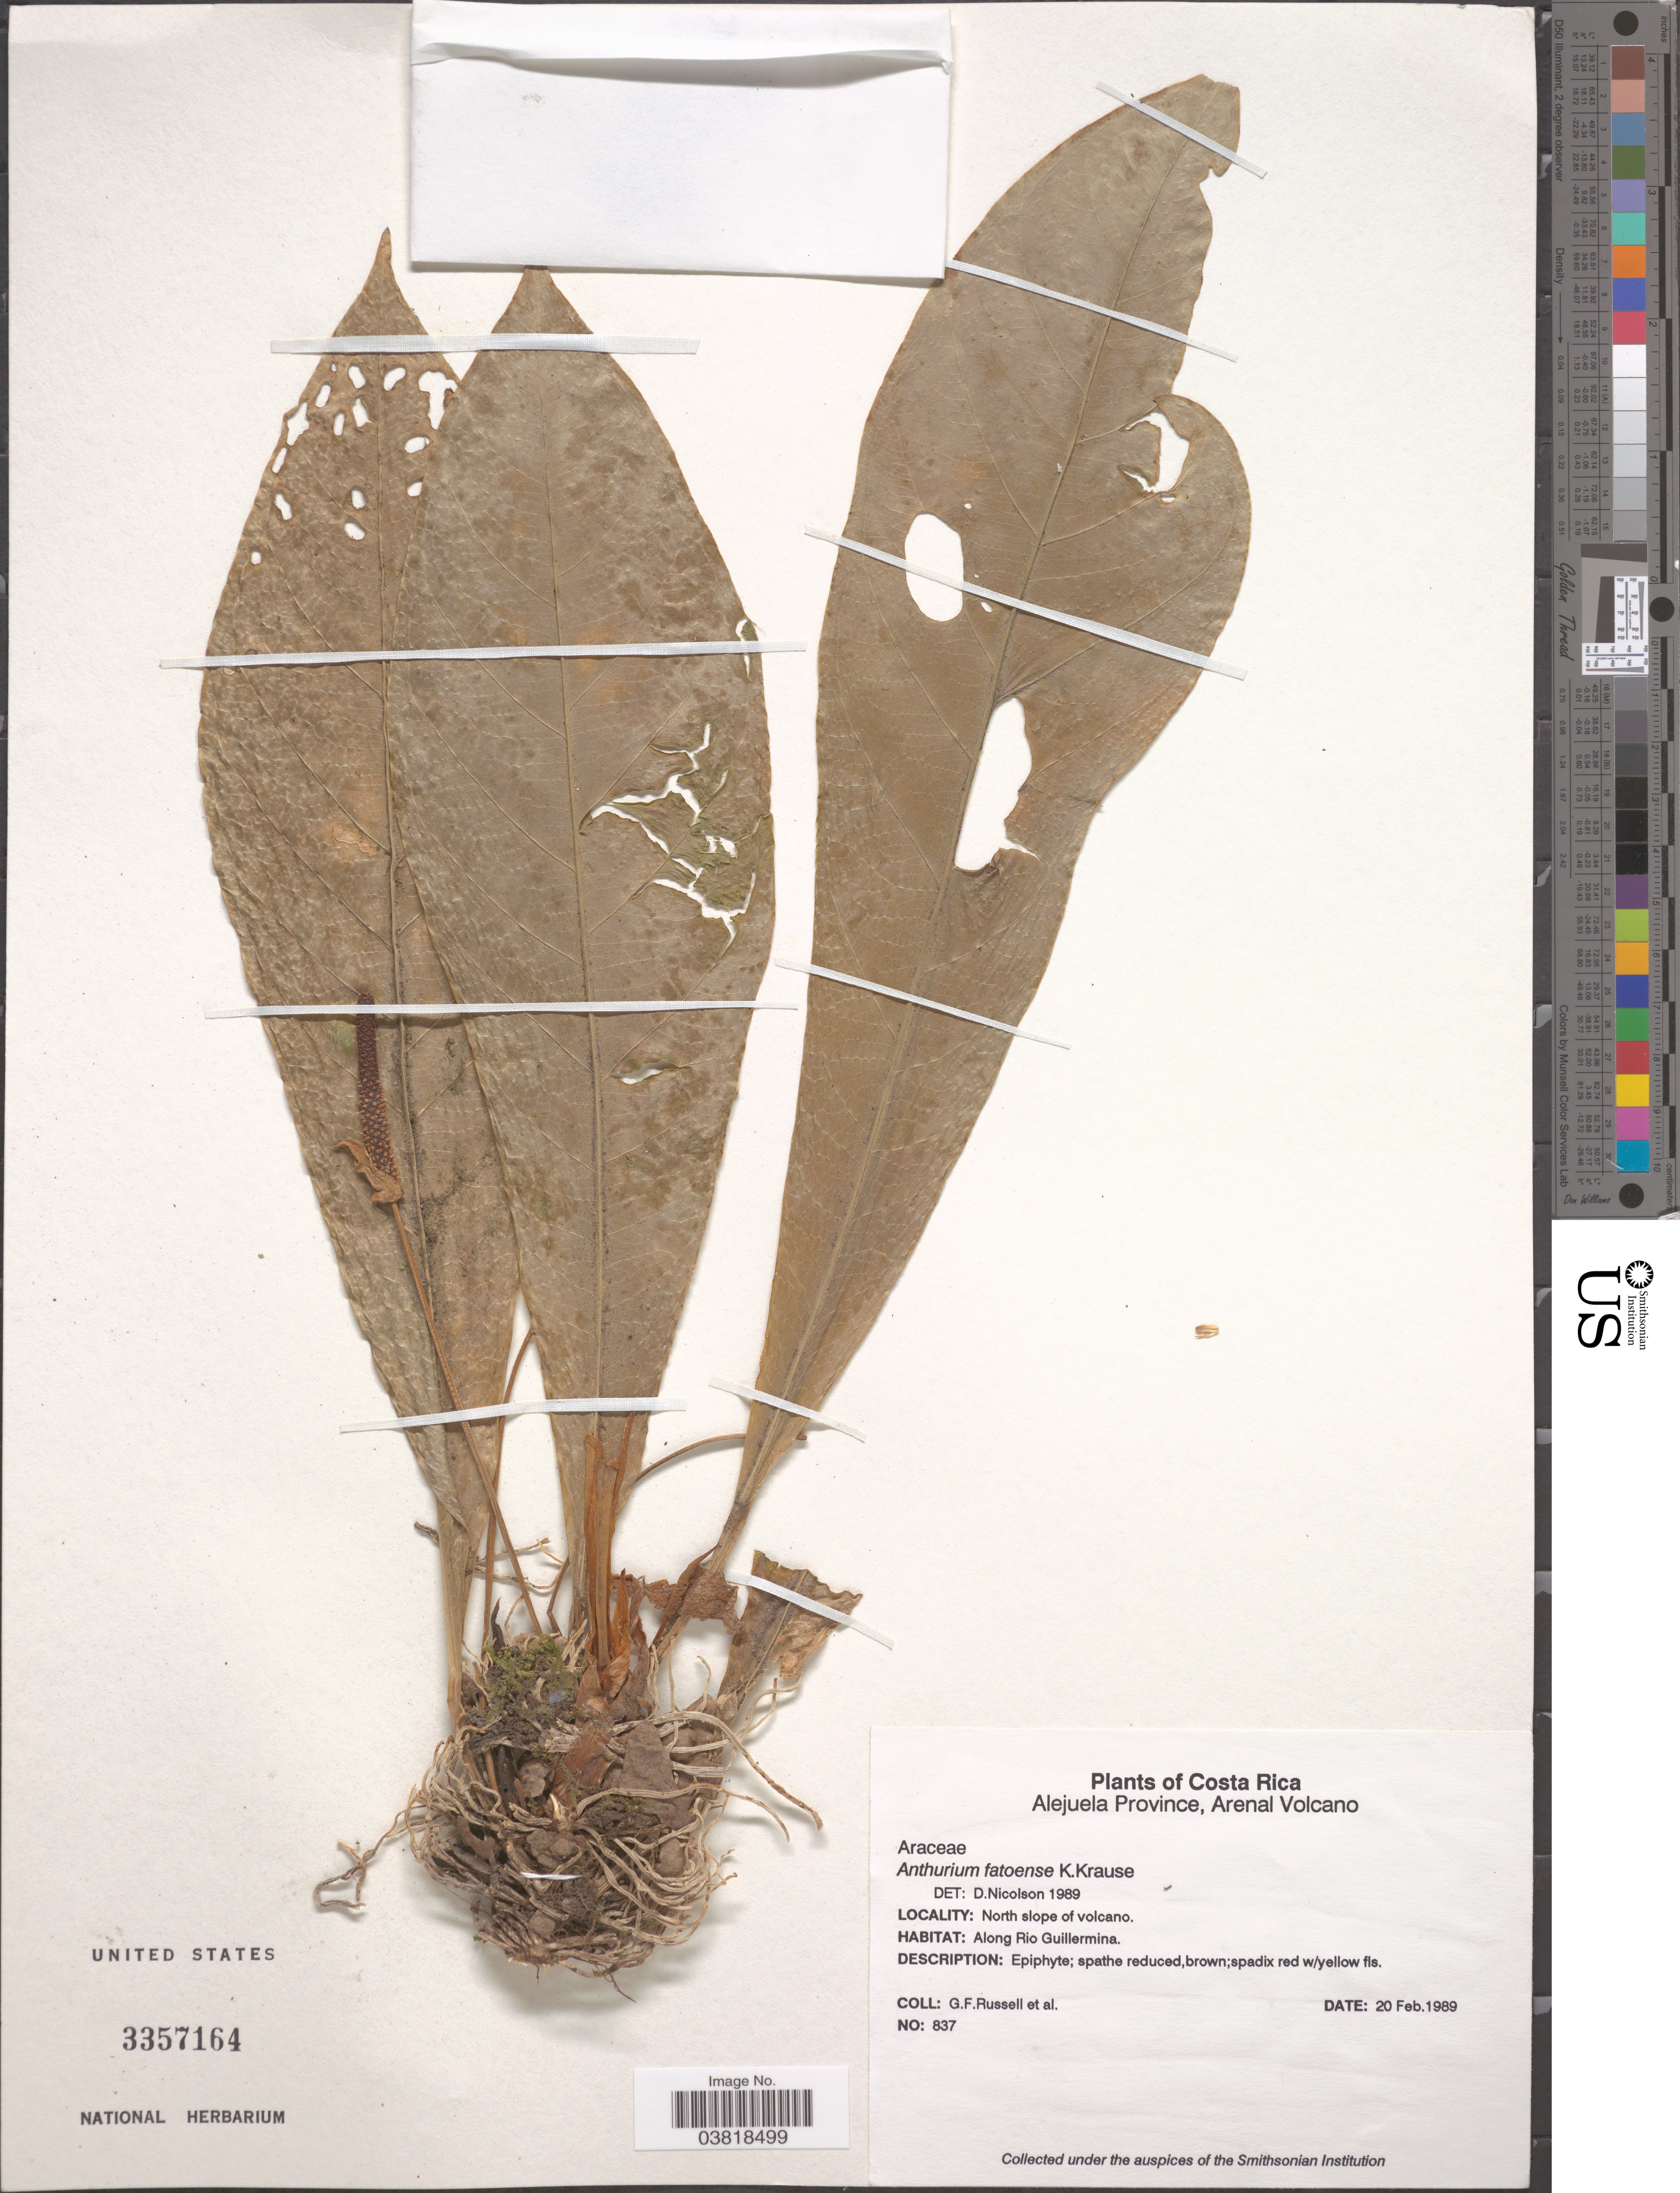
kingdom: Plantae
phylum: Tracheophyta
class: Liliopsida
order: Alismatales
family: Araceae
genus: Anthurium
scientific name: Anthurium fatoense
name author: K. Krause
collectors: G. Russell & et al.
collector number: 837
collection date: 1989-02-20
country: Costa Rica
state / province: Alajuela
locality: Arenal Volcano. North slope of volcano. Along Rio Guillermina.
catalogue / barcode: US 3357164